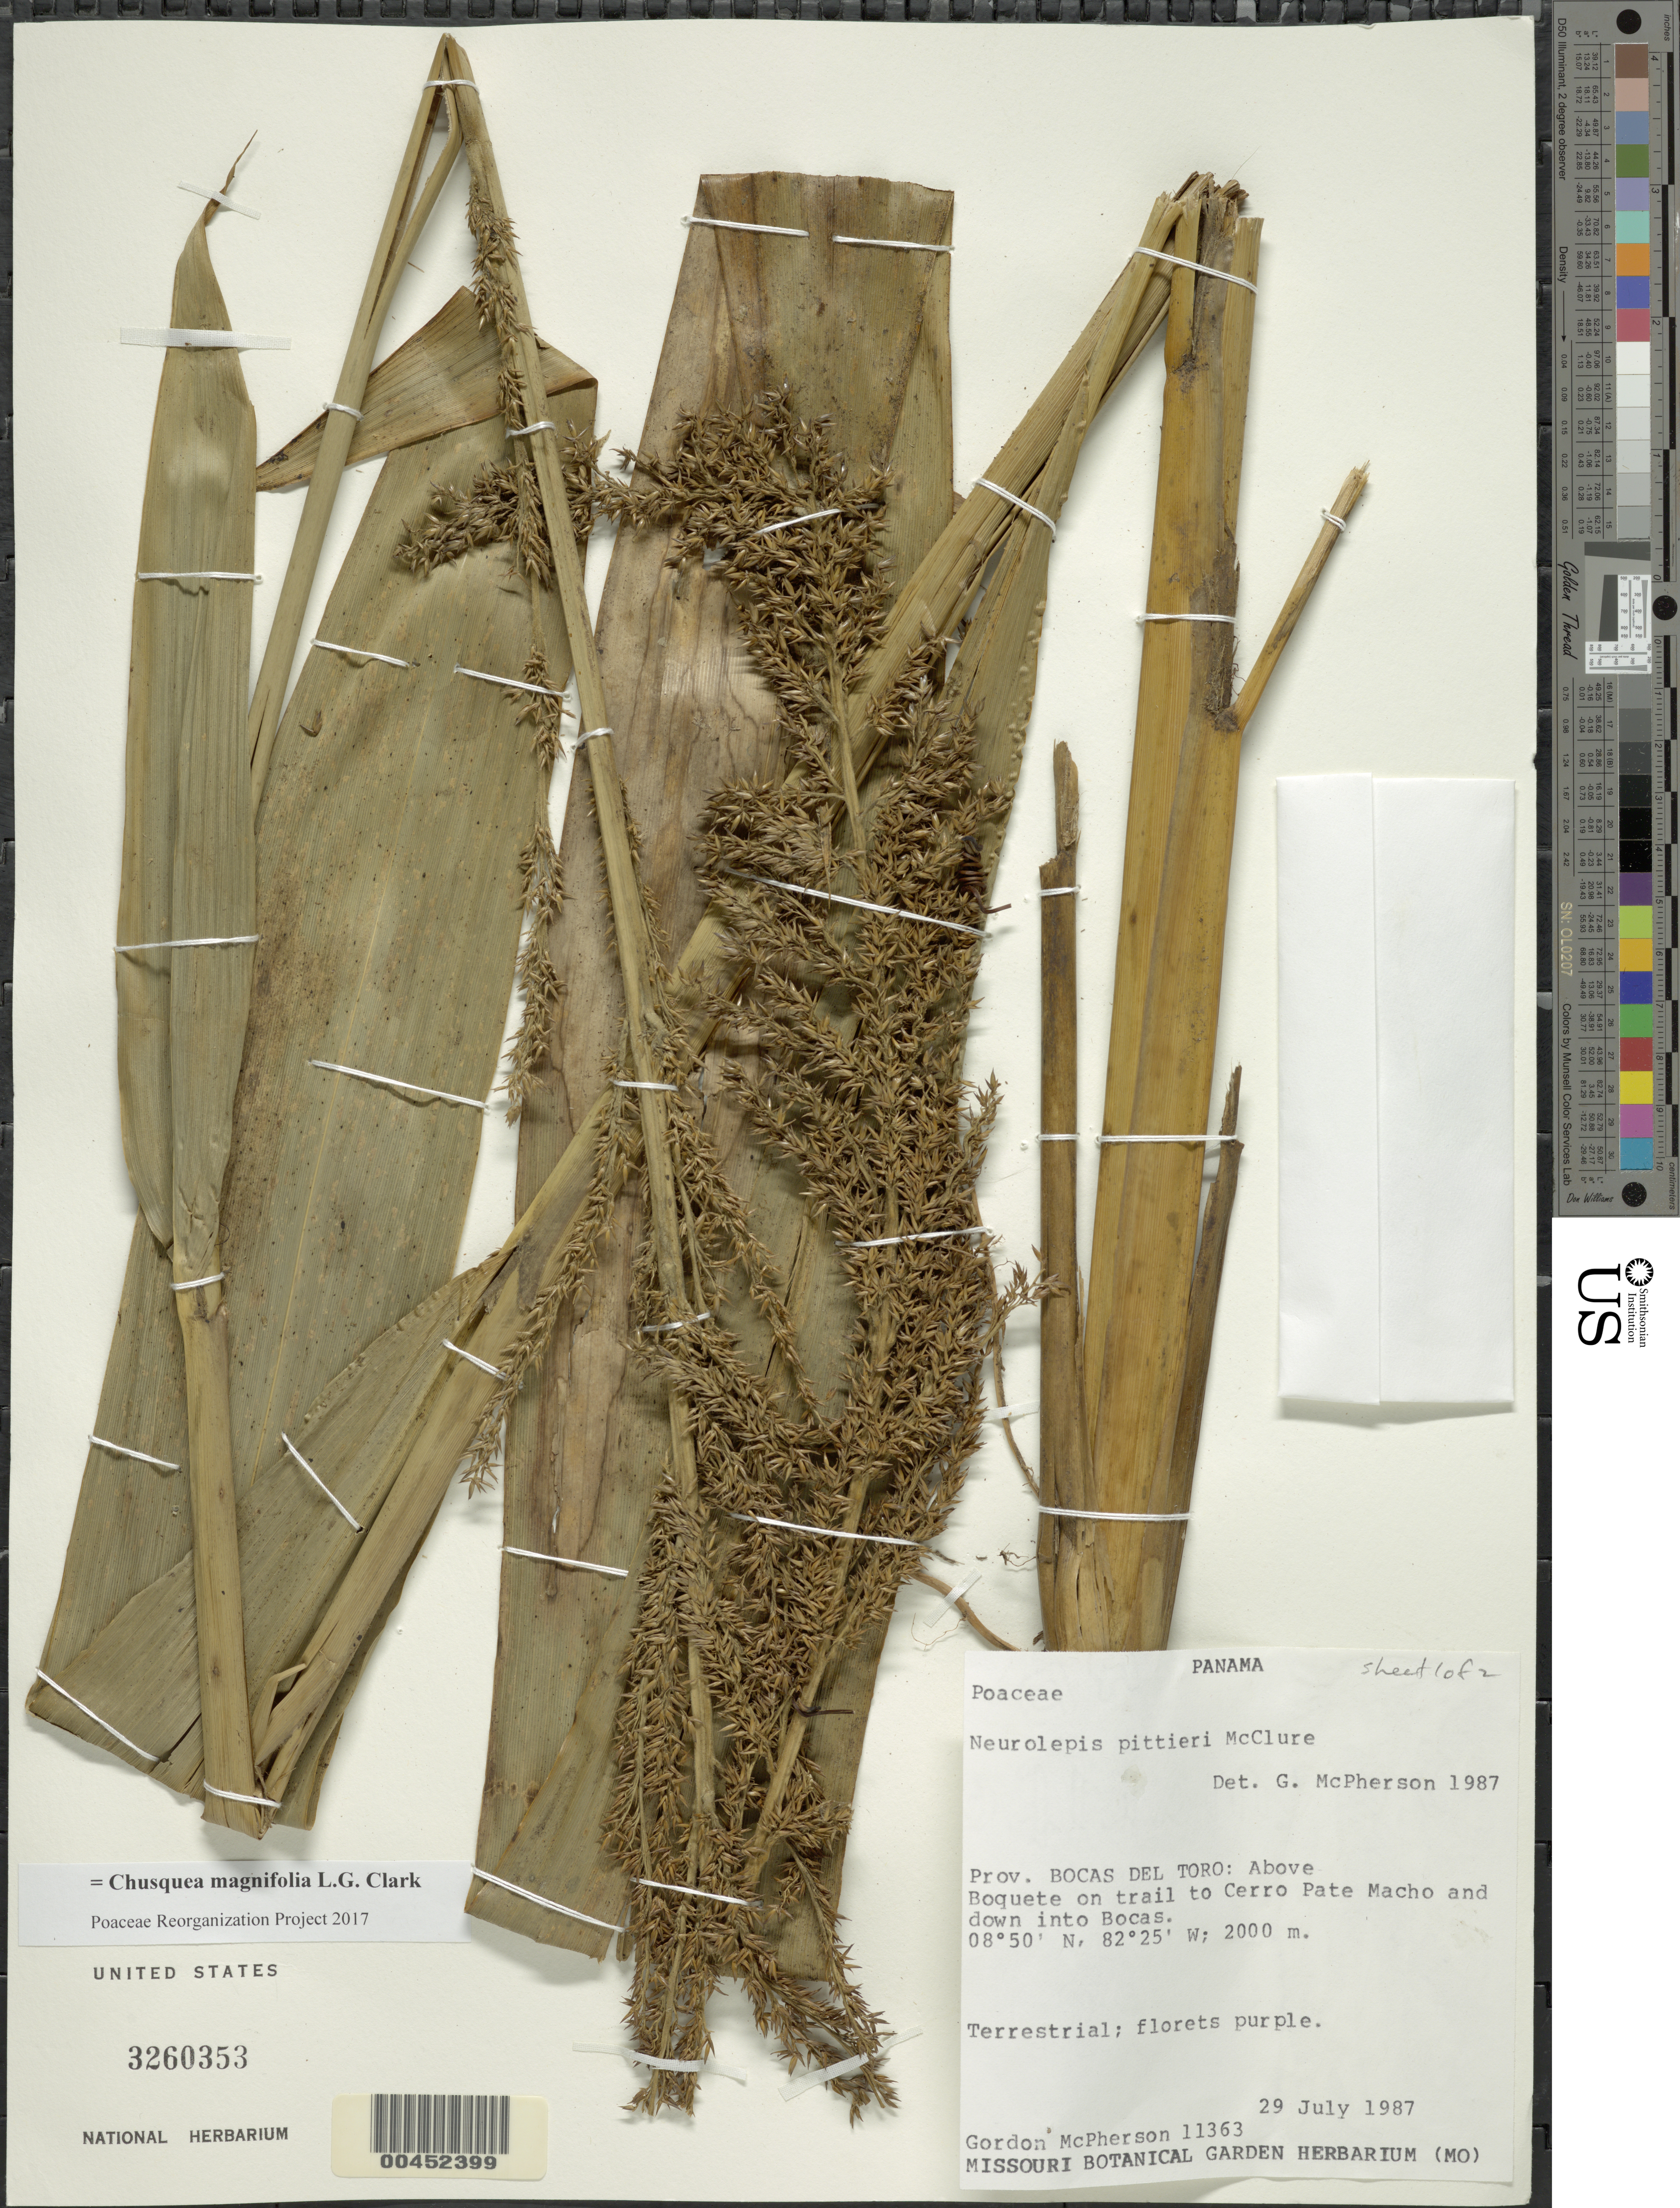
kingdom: Plantae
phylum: Tracheophyta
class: Liliopsida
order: Poales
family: Poaceae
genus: Neurolepis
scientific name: Neurolepis pittieri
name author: McClure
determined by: McPherson, G. D., (MO), Missouri Botanical Garden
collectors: G. D. McPherson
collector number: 11363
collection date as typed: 29 Jul 1987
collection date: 1987-07-29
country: Panama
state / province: Bocas del Toro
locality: Above Boquete on Trail to Cerro Pate Macho and down into Bocas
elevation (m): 2000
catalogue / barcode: US 3260353